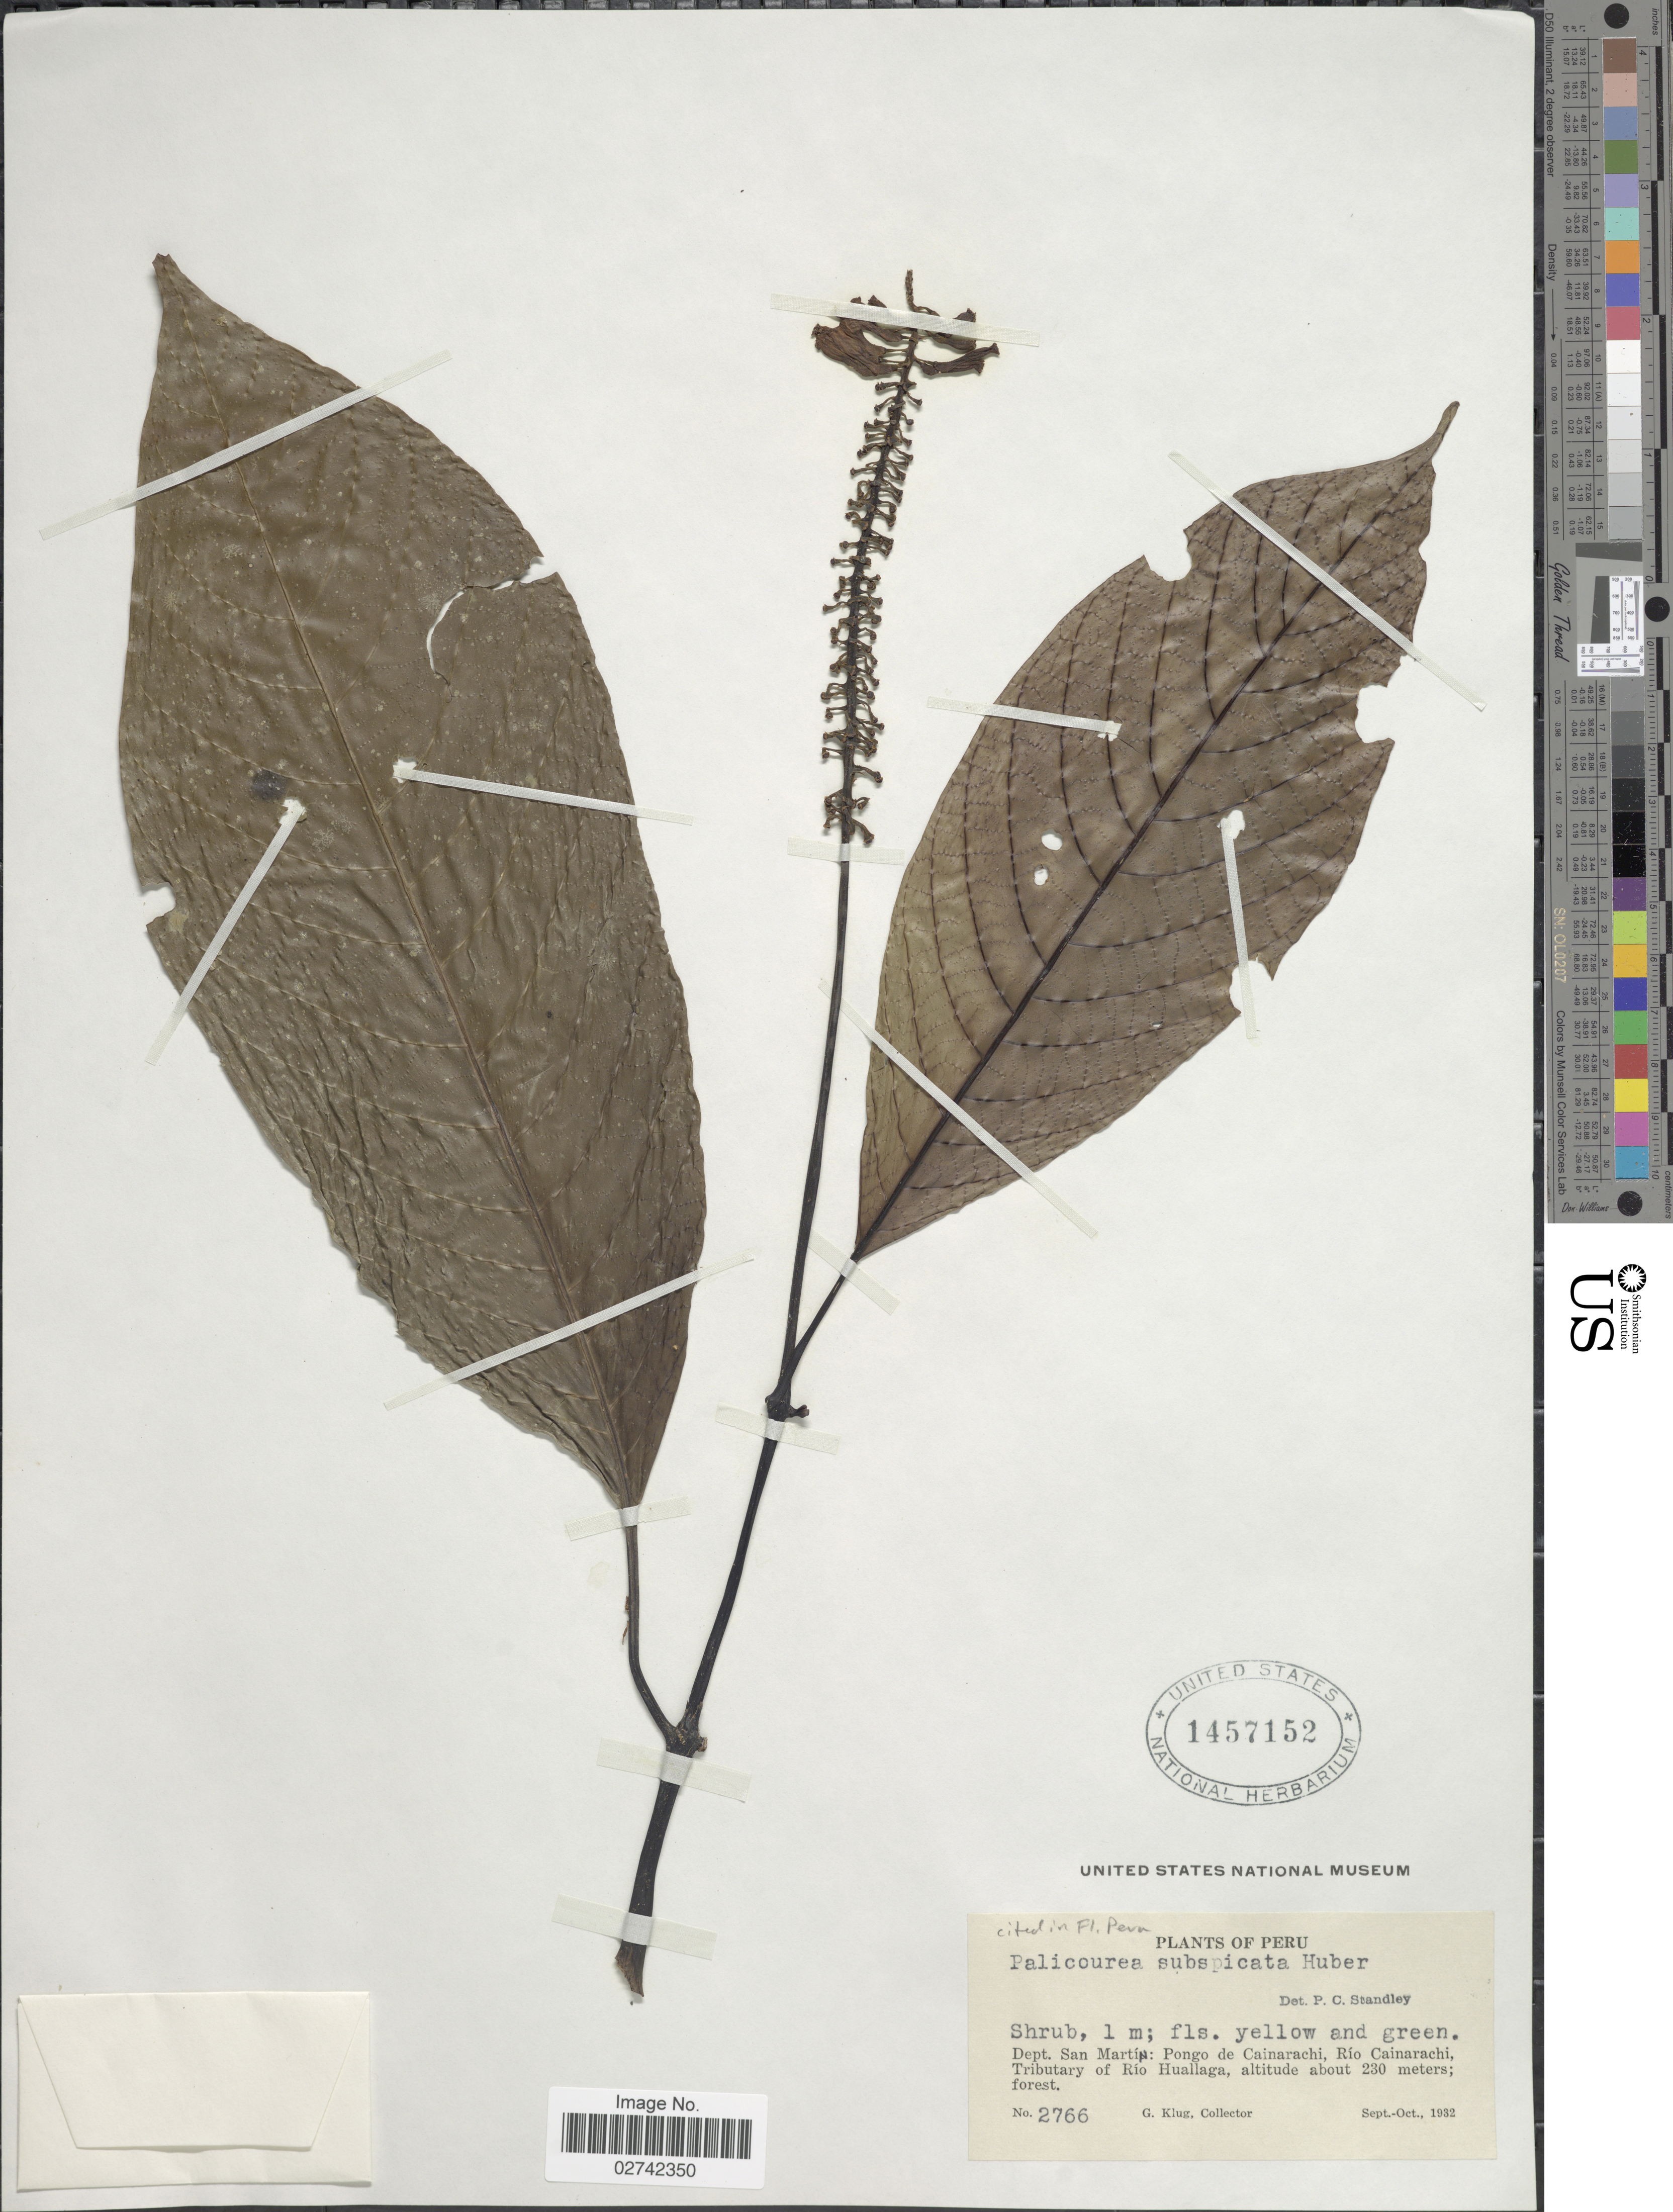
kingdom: Plantae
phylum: Tracheophyta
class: Magnoliopsida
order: Gentianales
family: Rubiaceae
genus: Palicourea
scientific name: Palicourea subspicata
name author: Huber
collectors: G. Klug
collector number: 2766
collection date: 1932-09/1932-10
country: Peru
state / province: San Martín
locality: Pongo de Cainarachi, Rio Cainarachi, Tributary of Rio Huallaga.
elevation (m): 230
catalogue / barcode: US 1457152